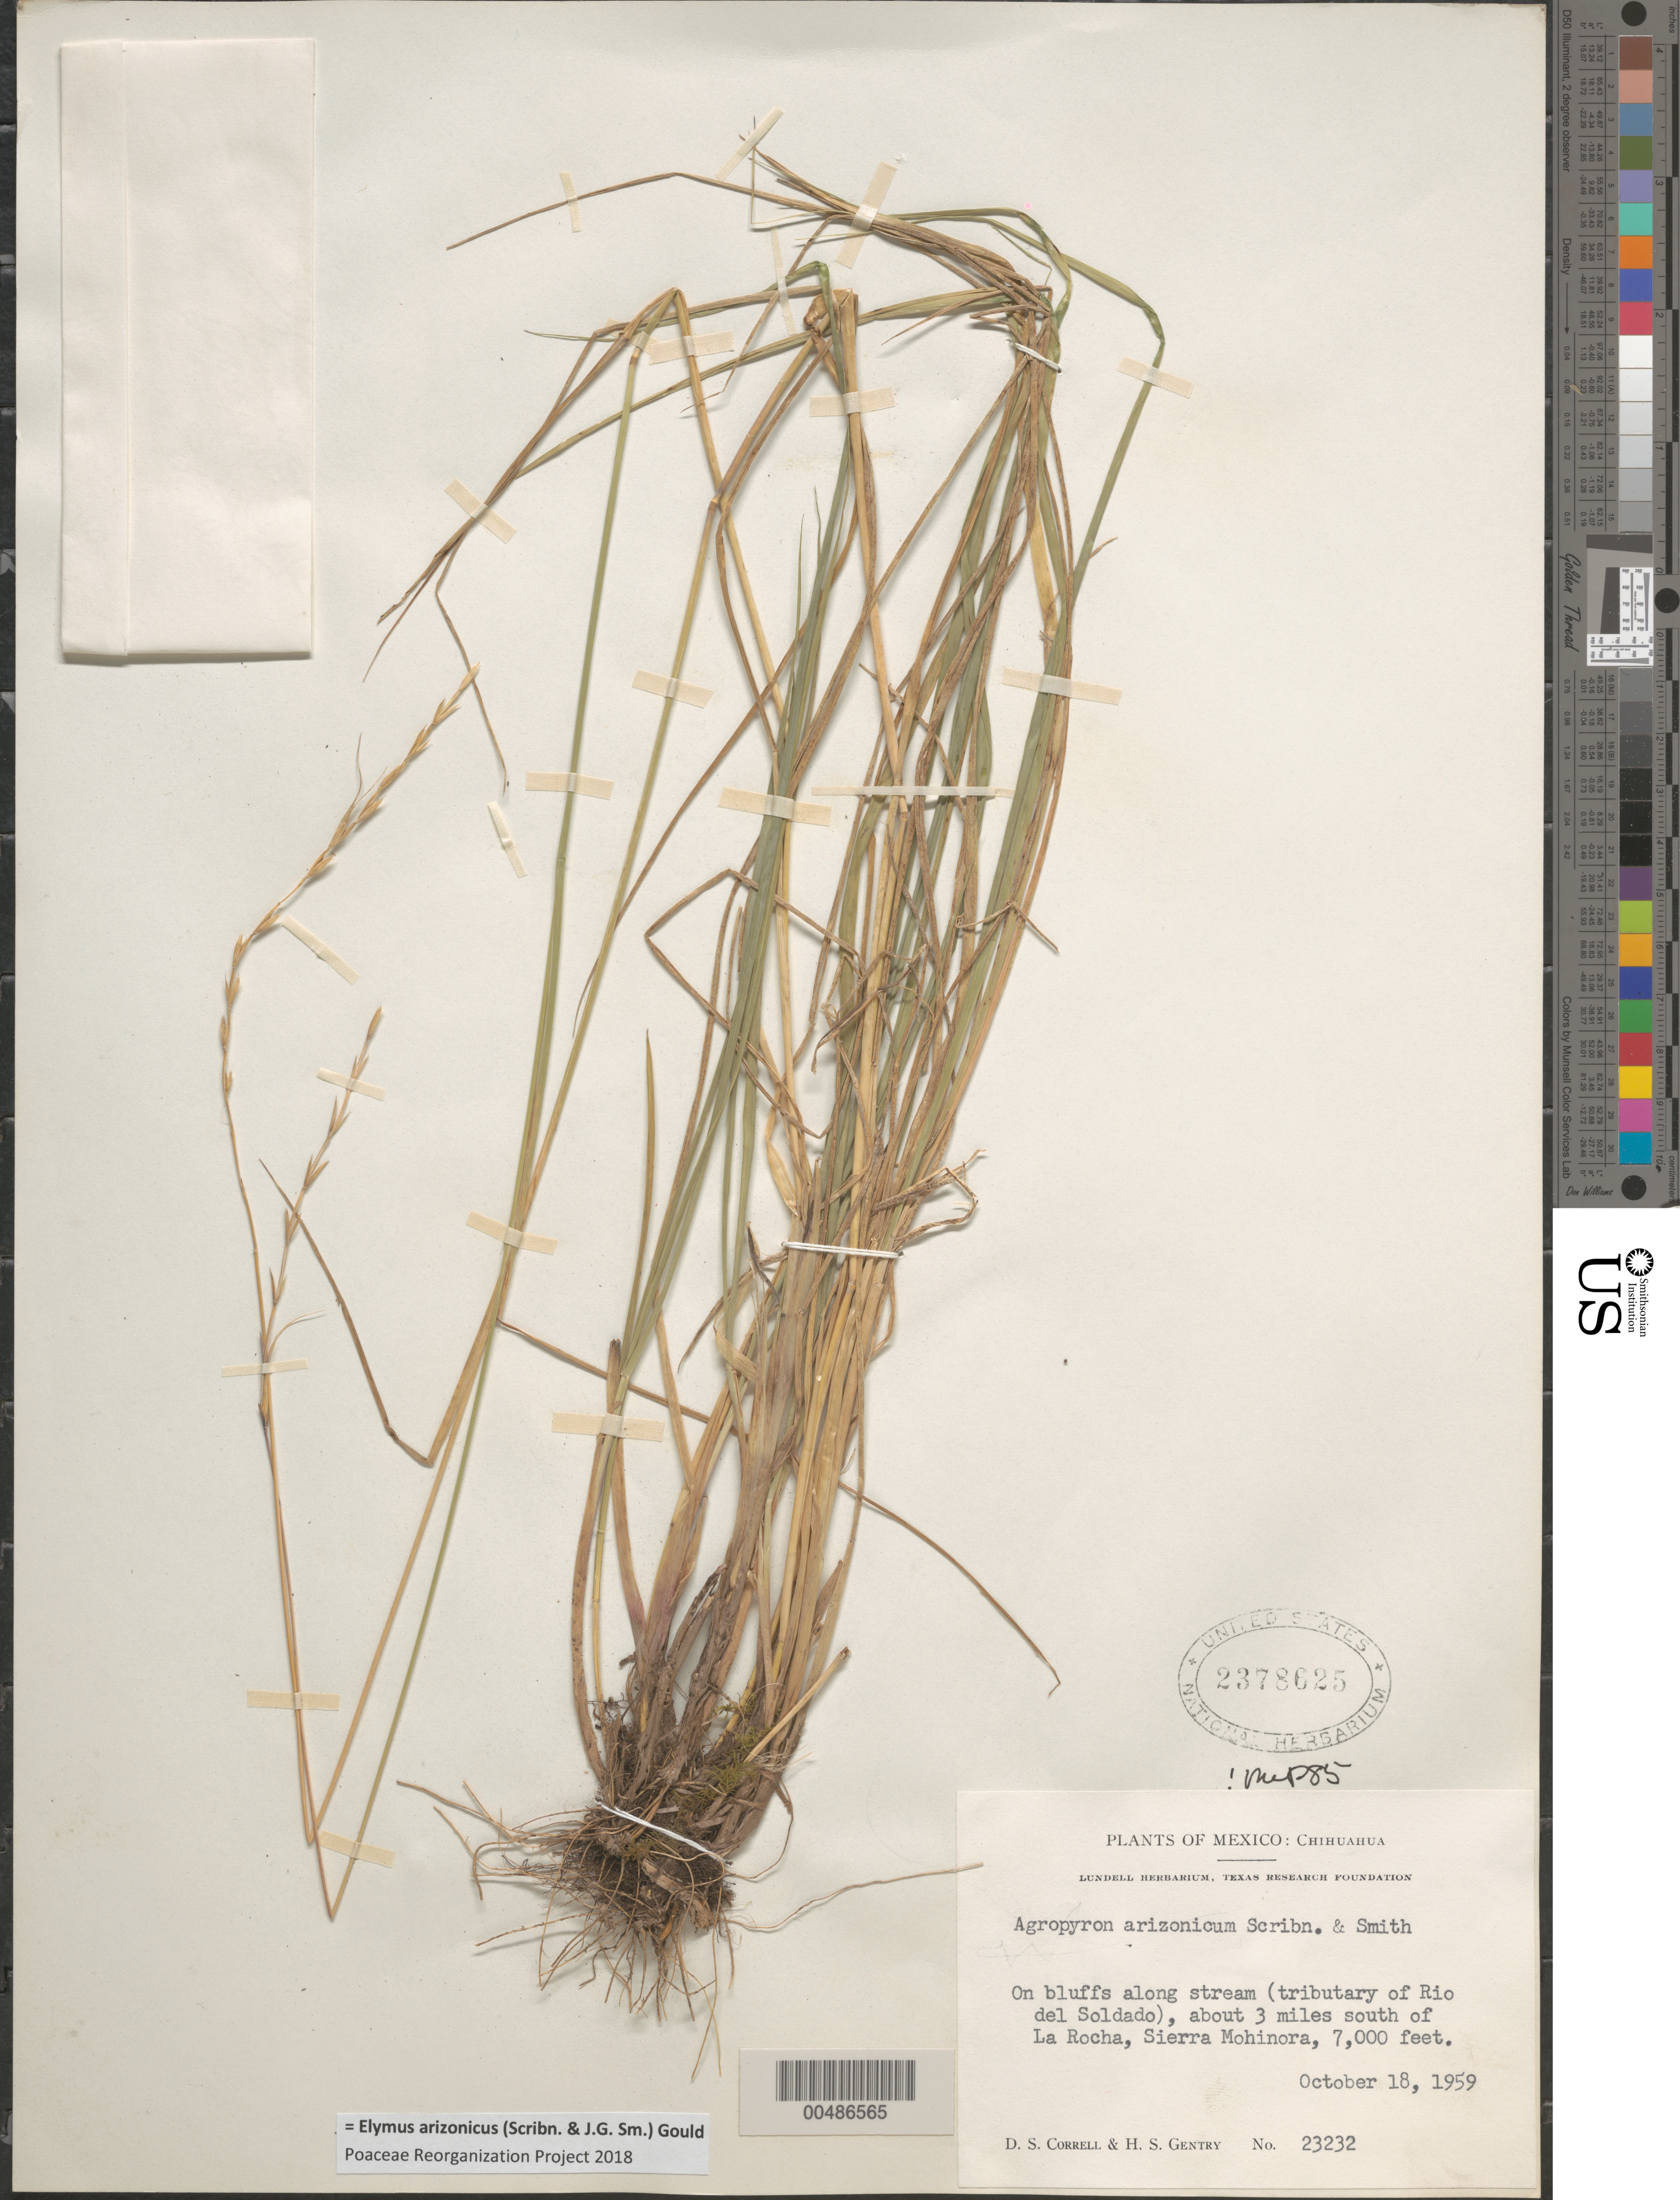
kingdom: Plantae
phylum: Tracheophyta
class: Liliopsida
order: Poales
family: Poaceae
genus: Elymus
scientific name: Elymus arizonicus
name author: (Scribn. & J.G. Sm.) Gould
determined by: Poaceae Reorganization Project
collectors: D. S. Correll & H. S. Gentry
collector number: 23232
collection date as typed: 18 Oct 1959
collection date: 1959-10-18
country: Mexico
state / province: Chihuahua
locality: along stream (tributary of Rio del Soldado), about 3 mi S of La Rocha, Sierra Mohinora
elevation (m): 2134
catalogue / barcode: US 2378625